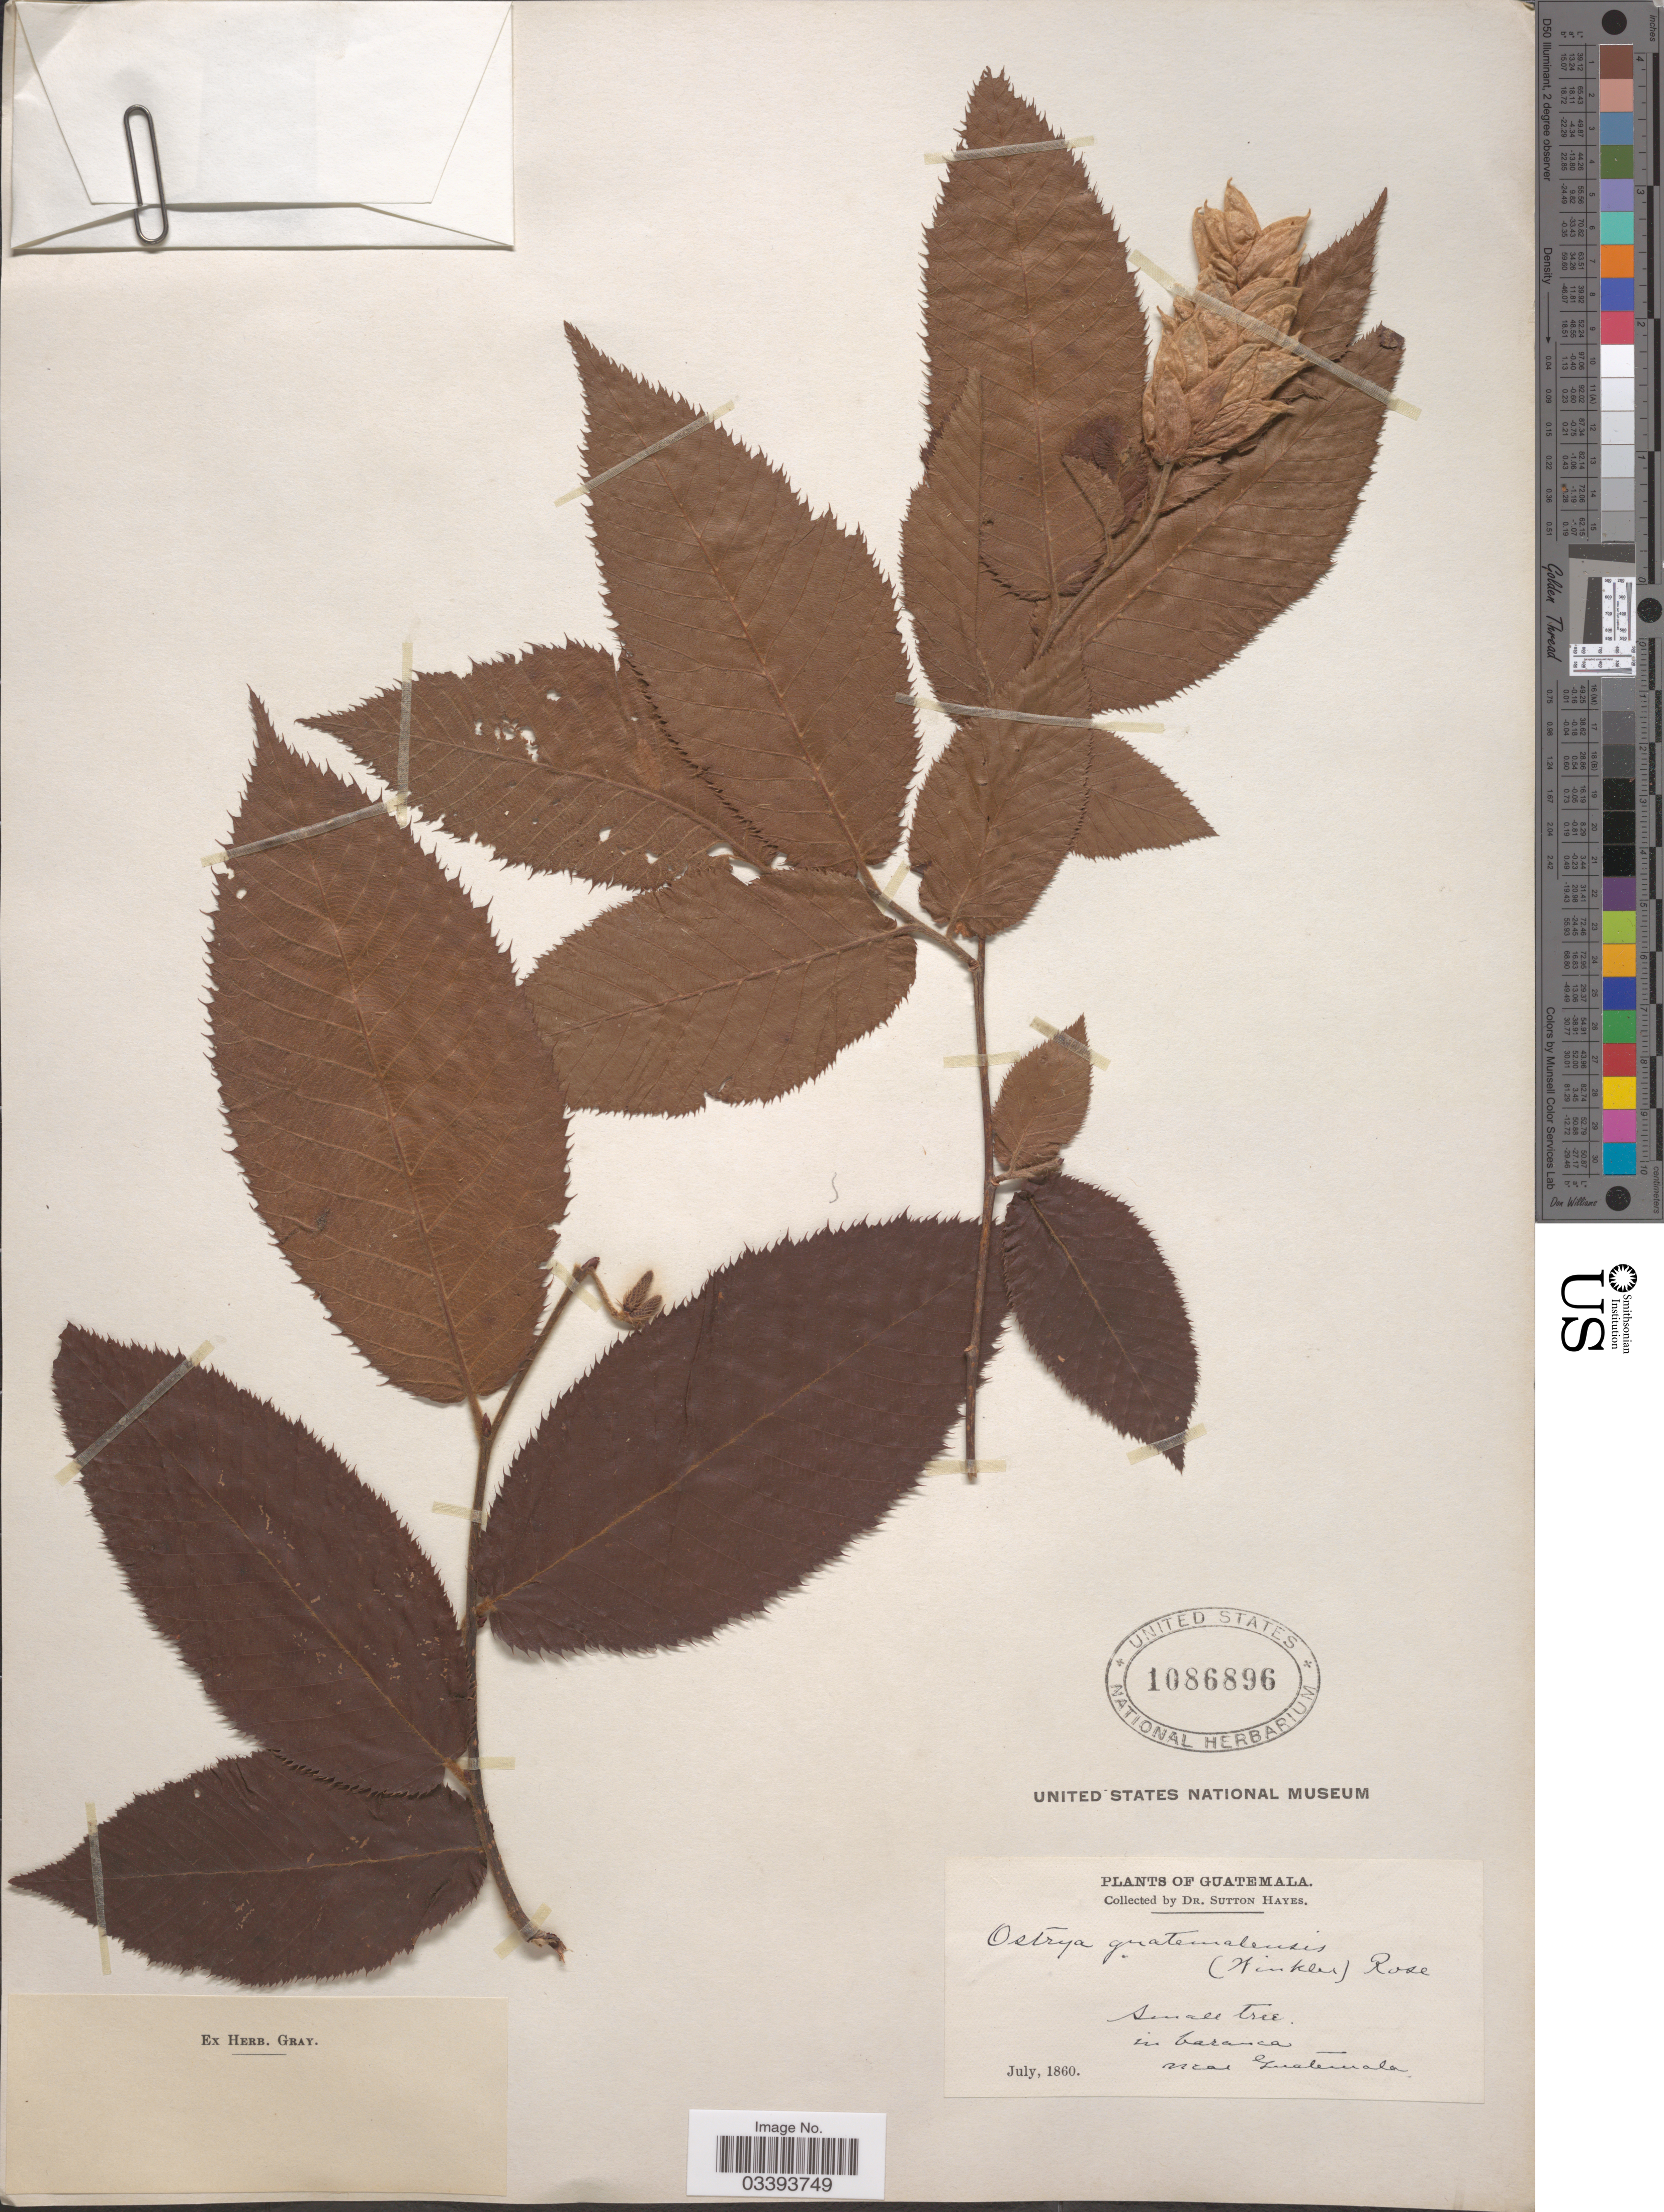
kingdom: Plantae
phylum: Tracheophyta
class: Magnoliopsida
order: Fagales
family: Betulaceae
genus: Ostrya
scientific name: Ostrya guatemalensis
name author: (H.J.P. Winkl.) Rose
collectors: S. Hayes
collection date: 1860-07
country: Guatemala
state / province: Guatemala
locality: Near Guatemala.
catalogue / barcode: US 1086896